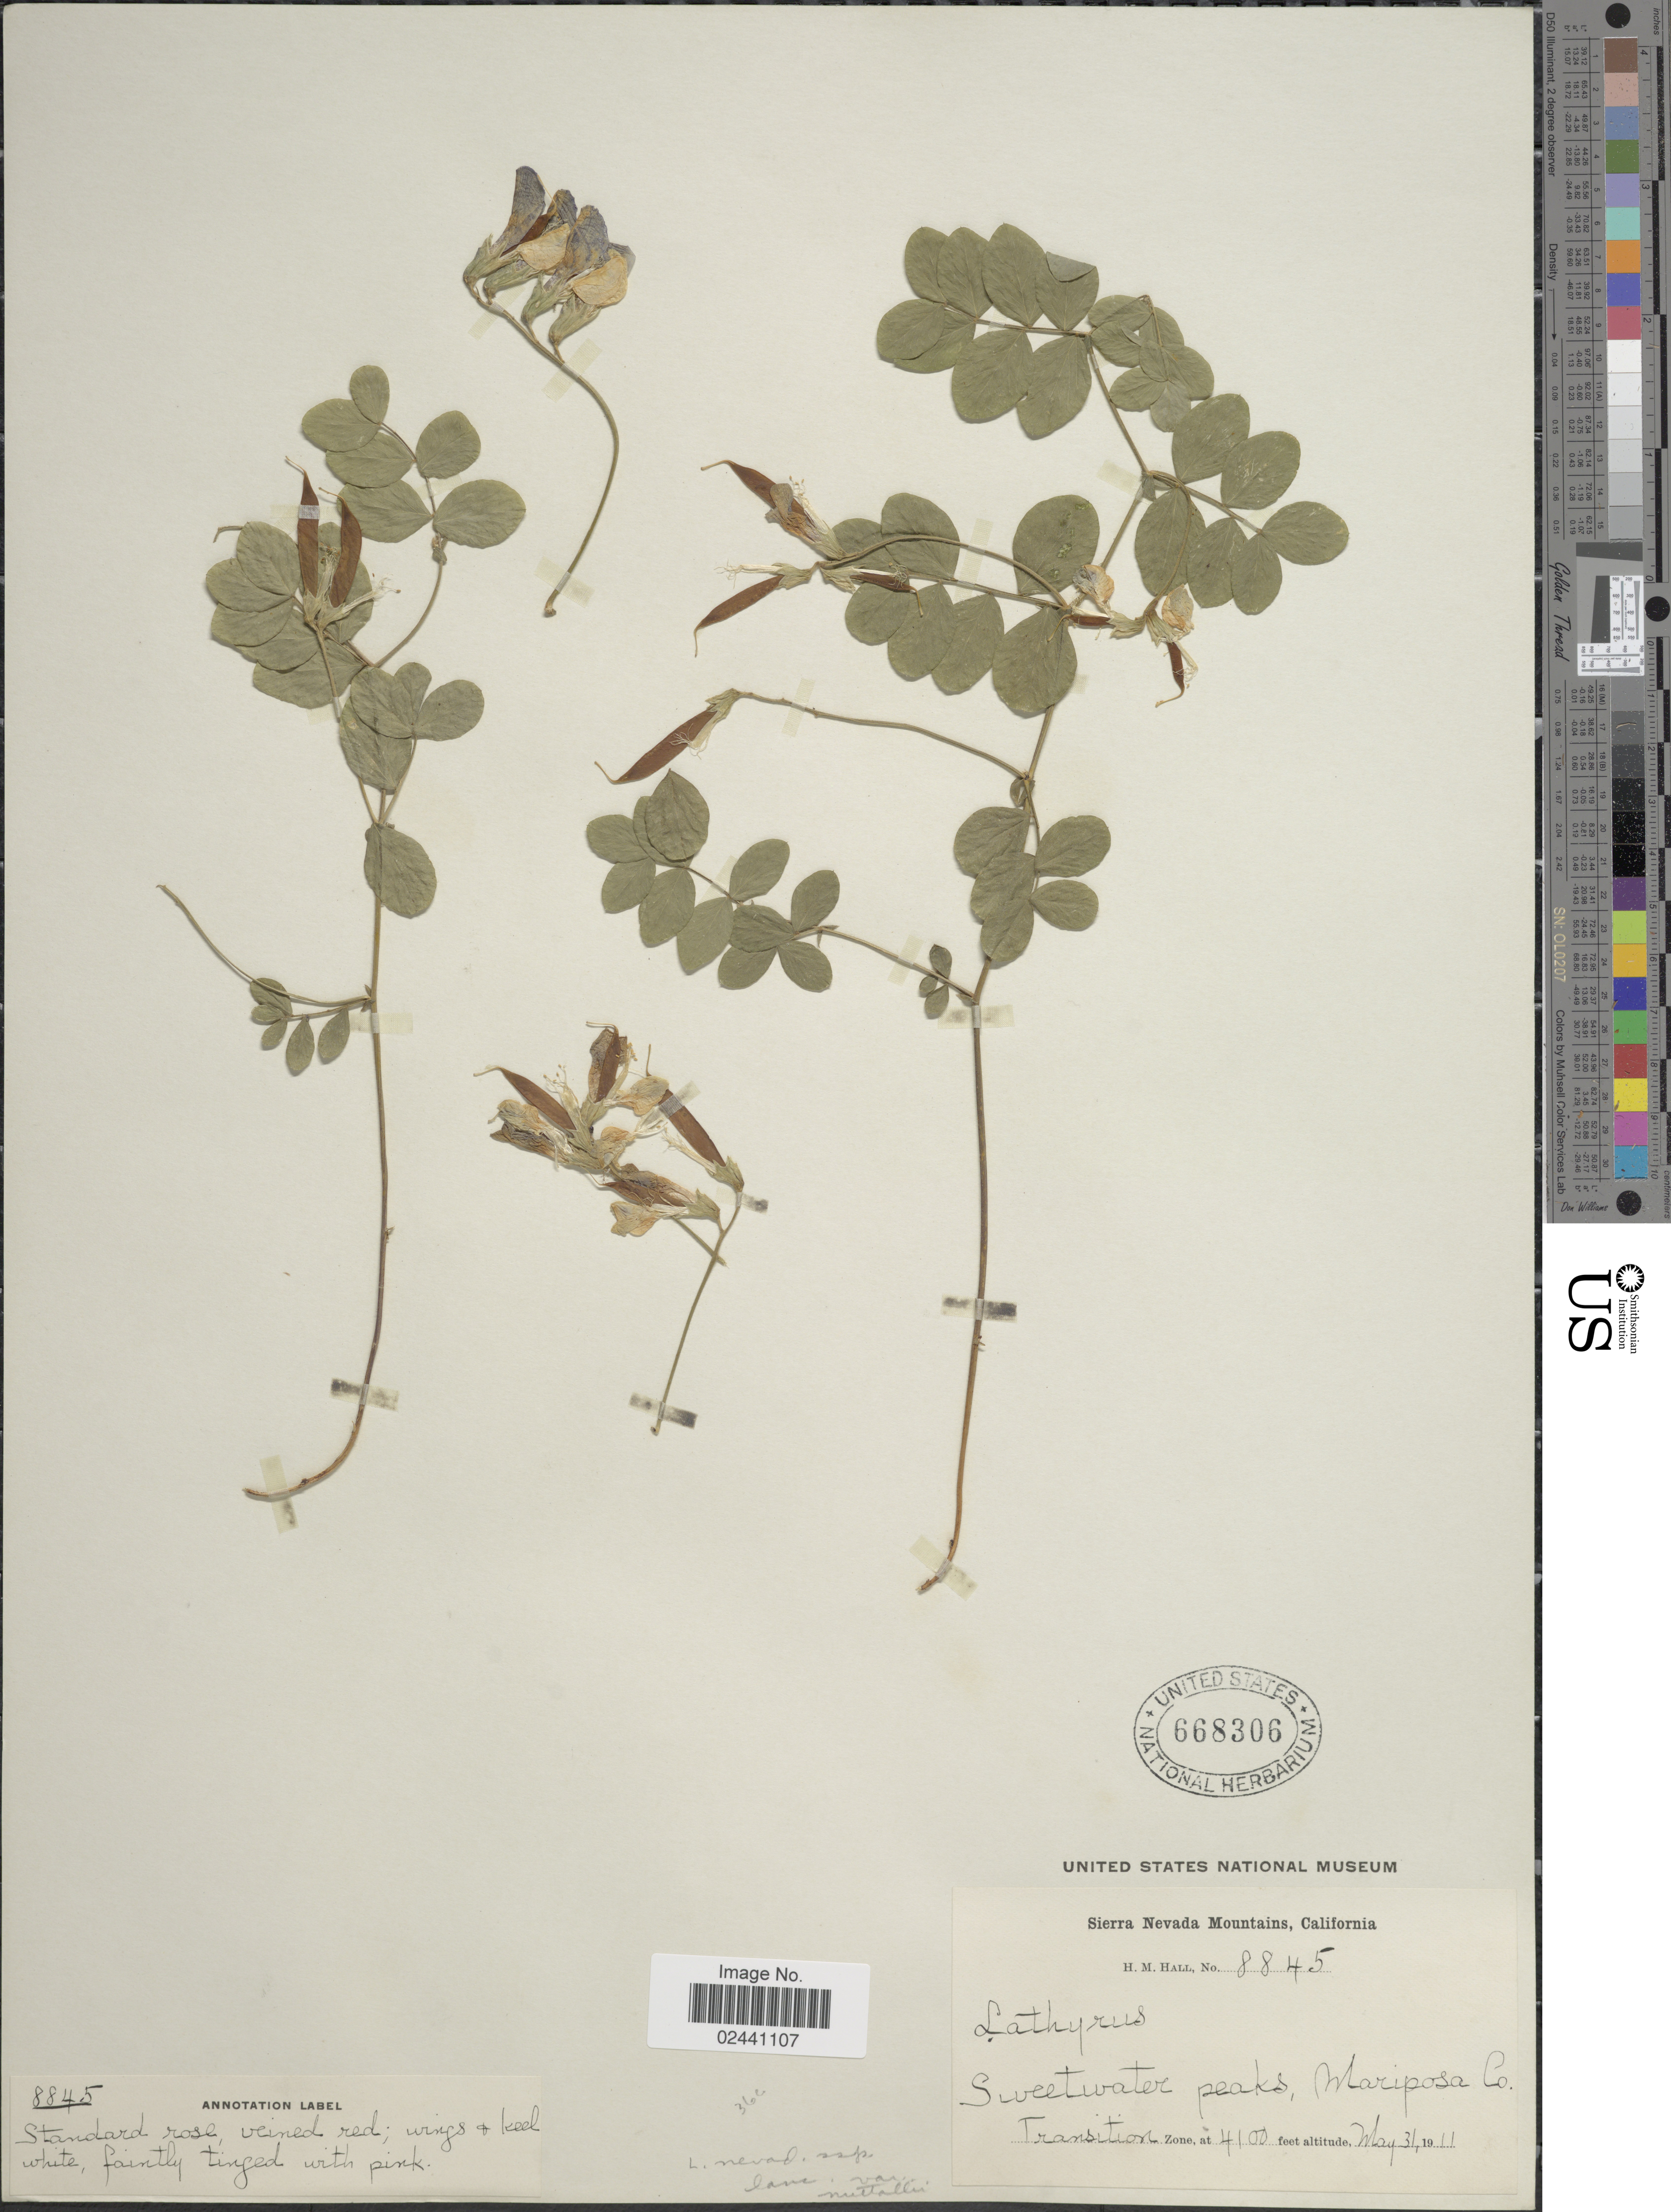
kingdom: Plantae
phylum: Tracheophyta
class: Magnoliopsida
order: Fabales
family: Fabaceae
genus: Lathyrus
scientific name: Lathyrus nevadensis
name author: S. Watson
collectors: H. M. Hall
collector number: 8845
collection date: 1911-05-31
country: United States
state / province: California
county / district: Mariposa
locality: Sierra Nevada Mountains. Sweetwater peaks, Mariposa Co.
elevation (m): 1250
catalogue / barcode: US 668306